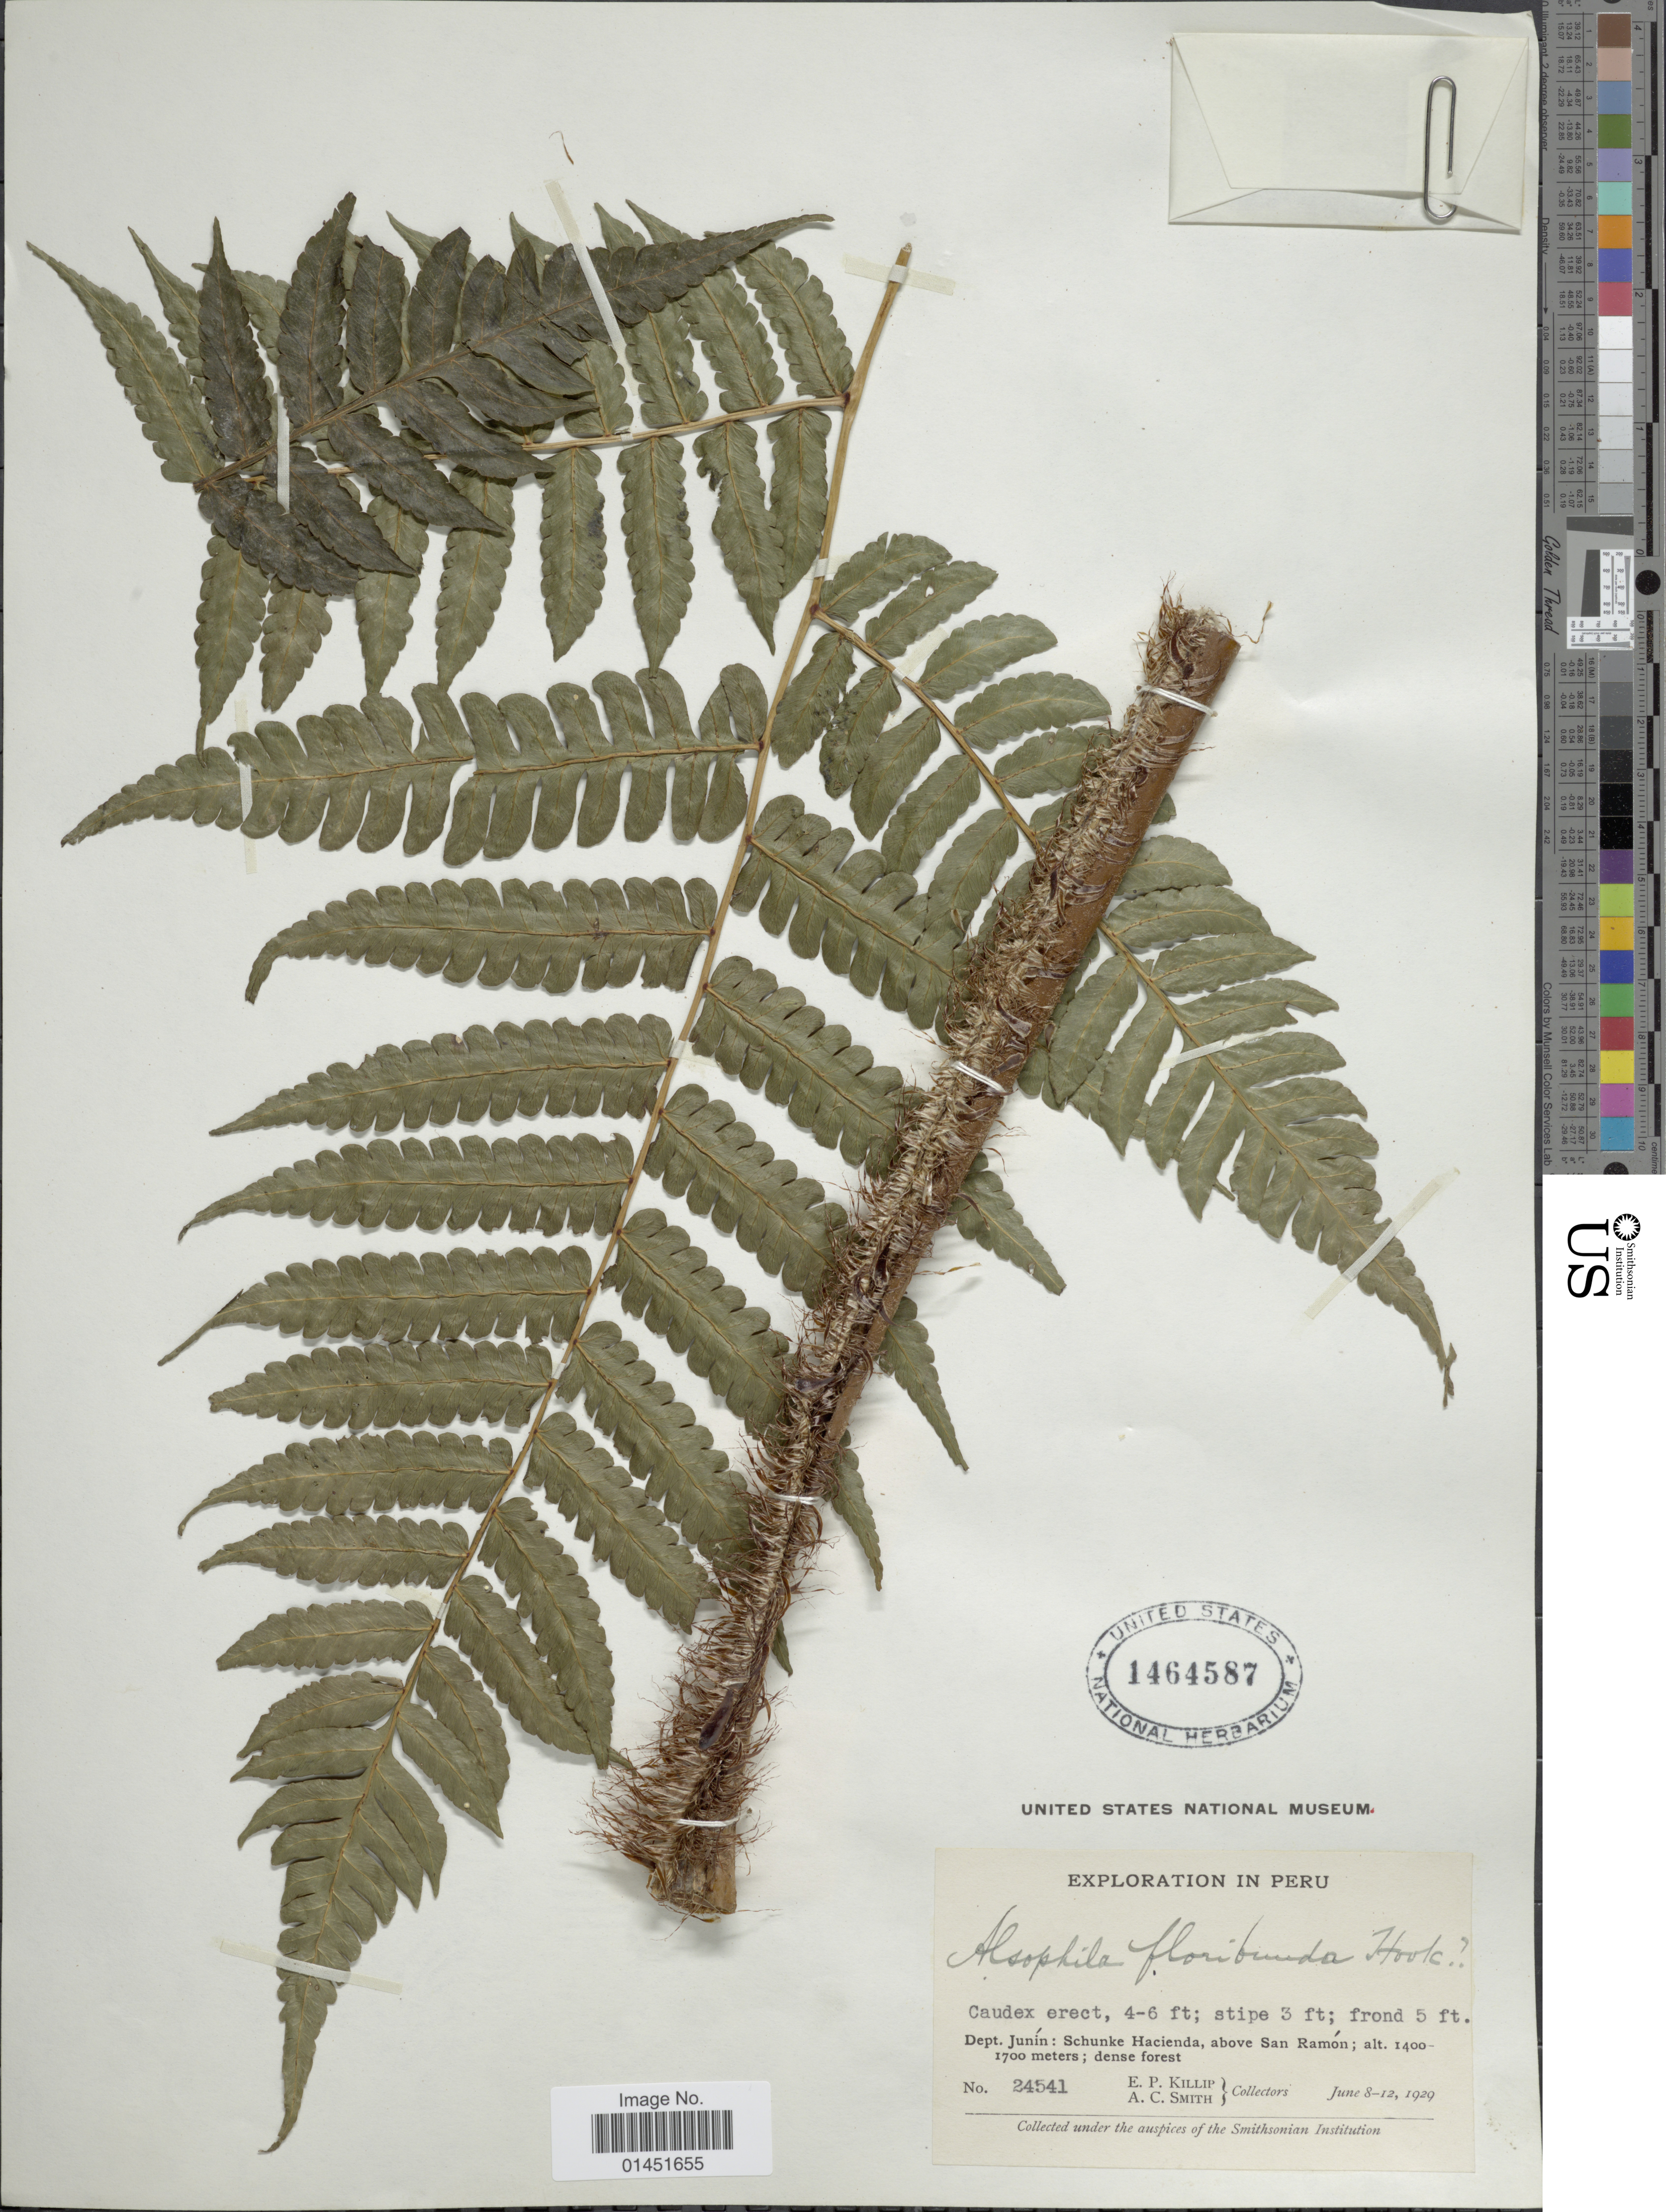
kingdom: Plantae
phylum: Tracheophyta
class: Polypodiopsida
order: Cyatheales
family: Cyatheaceae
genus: Cyathea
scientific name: Cyathea dombeyi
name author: (Desv.) Lellinger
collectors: E. P. Killip & A. C. Smith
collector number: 24541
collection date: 1929-06-08/1929-06-12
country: Peru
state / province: Junín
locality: Schunke Hacienda, above San Ramon. dense forest.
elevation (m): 1400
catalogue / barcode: US 1464587